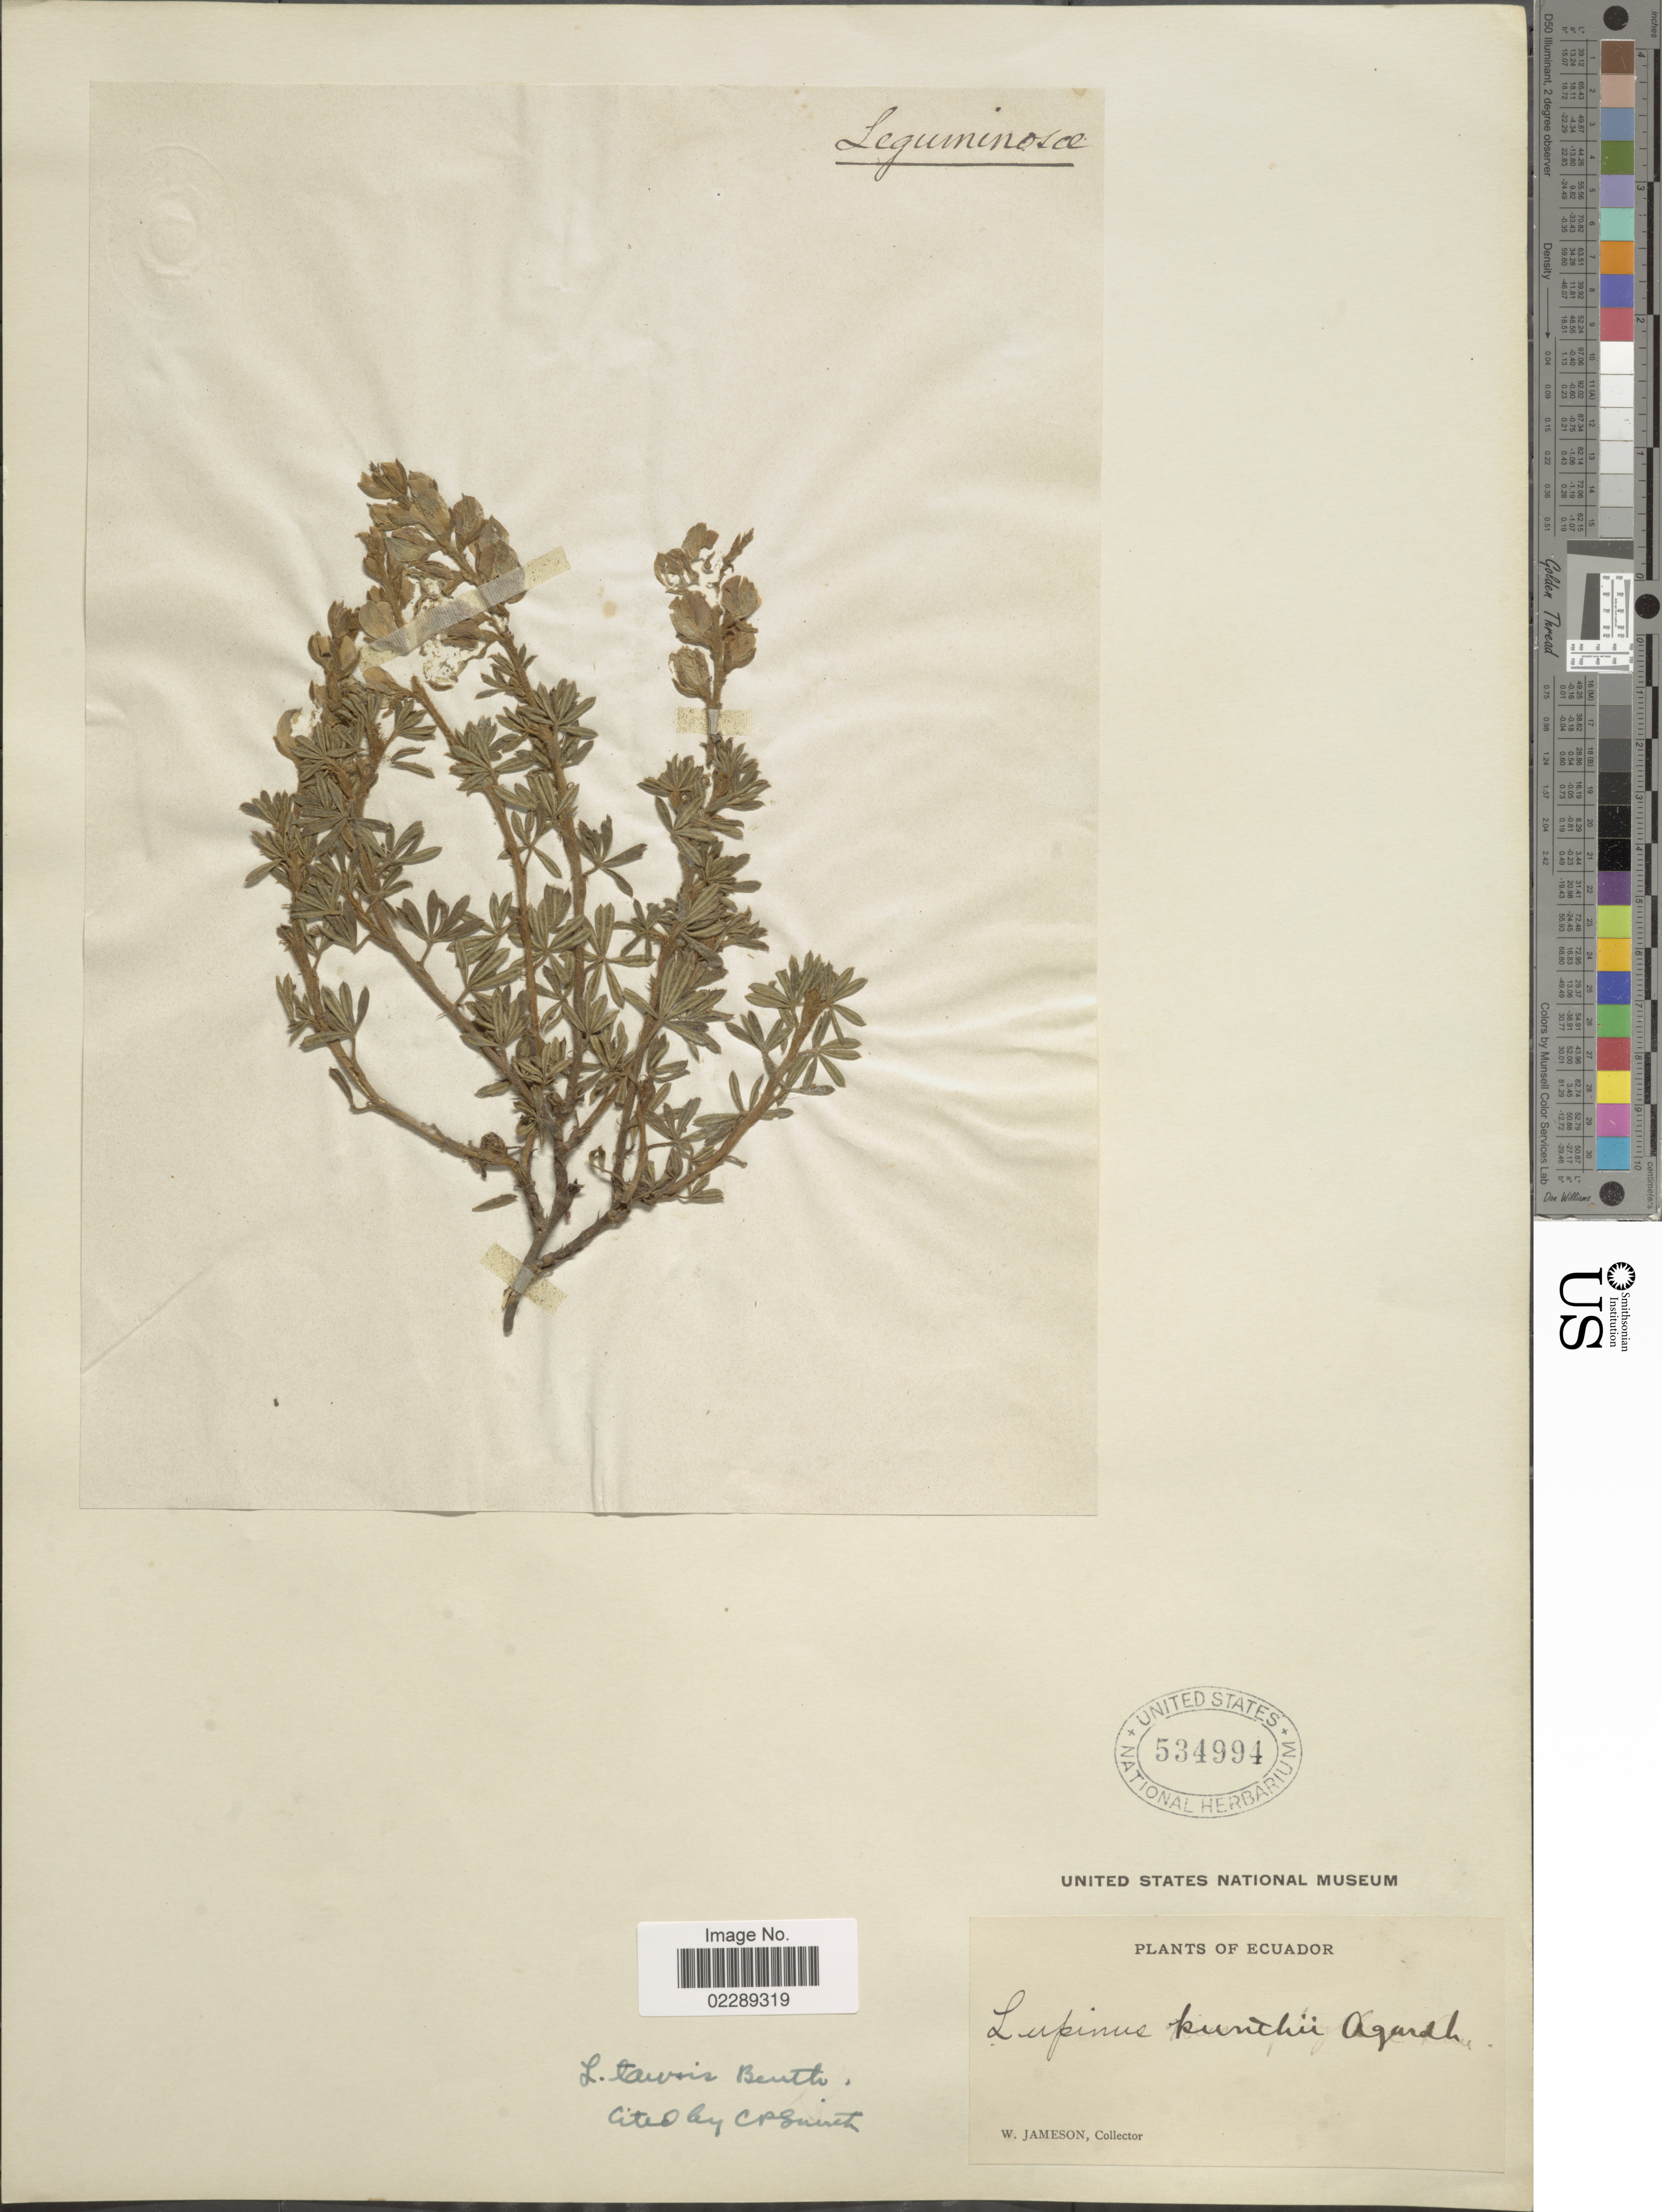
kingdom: Plantae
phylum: Tracheophyta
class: Magnoliopsida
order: Fabales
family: Fabaceae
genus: Lupinus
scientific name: Lupinus tauris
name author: Benth.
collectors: W. Jameson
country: Ecuador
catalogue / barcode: US 534994